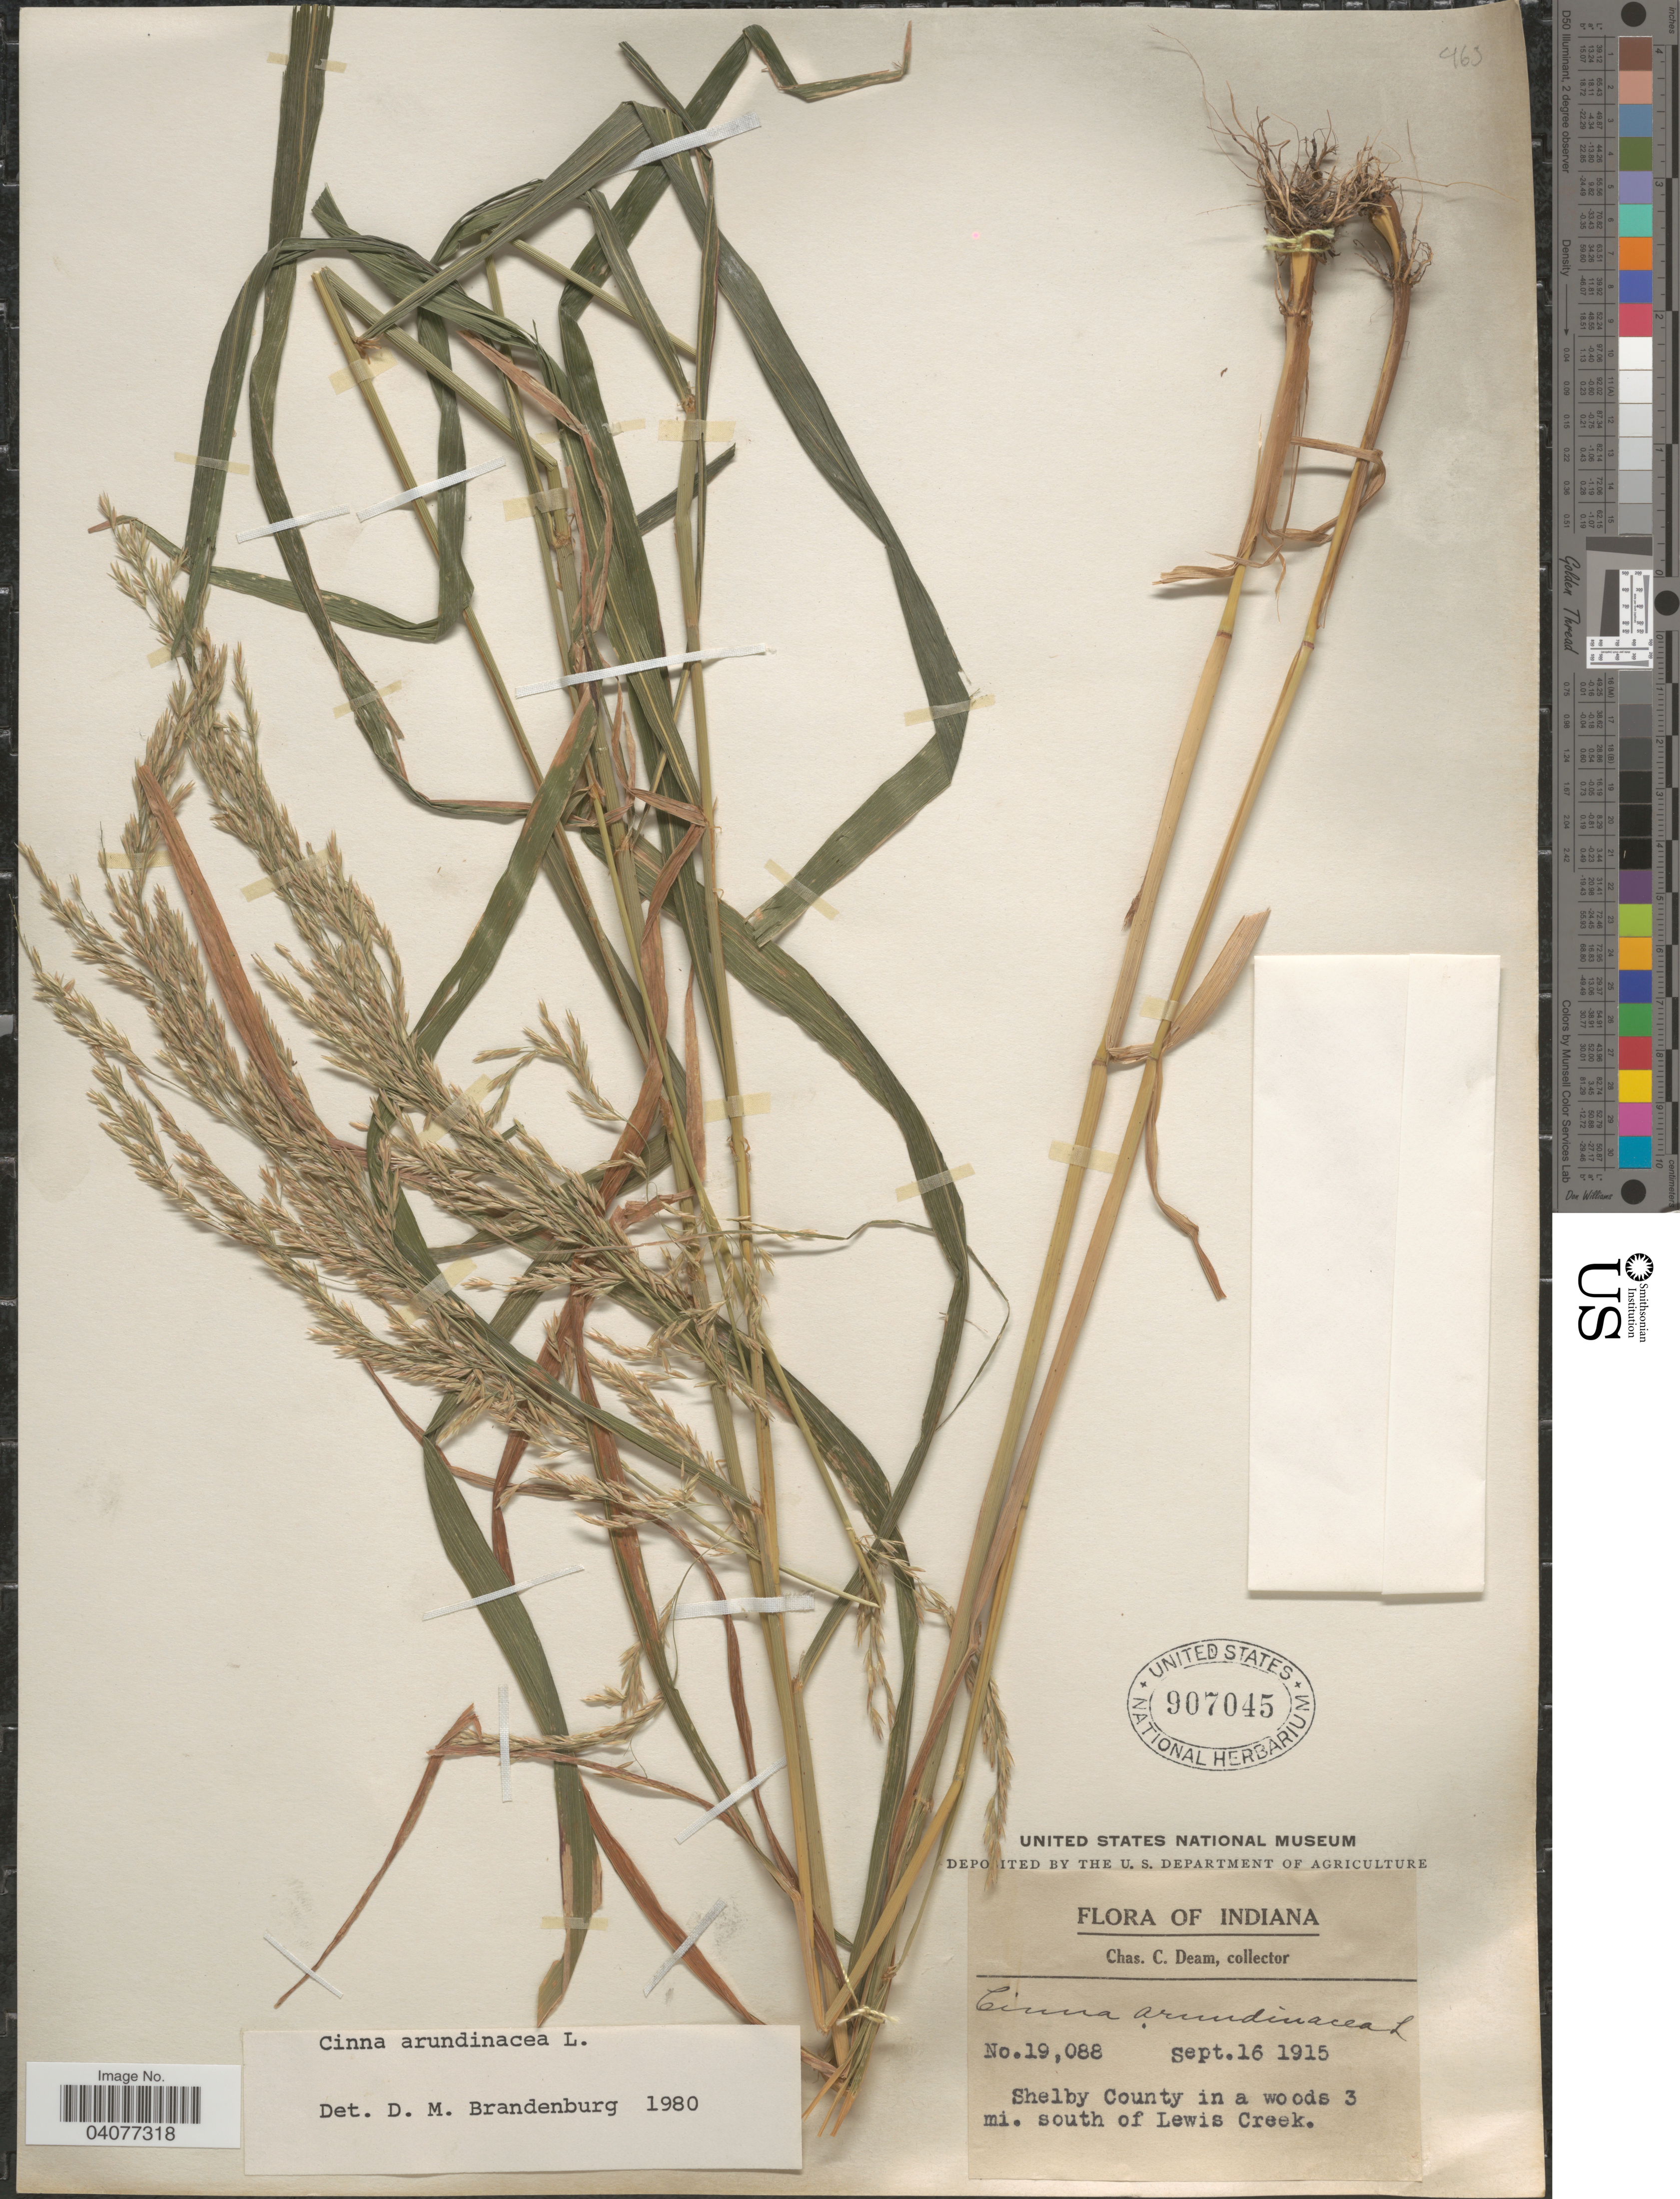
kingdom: Plantae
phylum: Tracheophyta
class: Liliopsida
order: Poales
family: Poaceae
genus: Cinna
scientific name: Cinna arundinacea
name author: L.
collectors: C. C. Deam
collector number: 19088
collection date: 1915-09-16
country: United States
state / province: Indiana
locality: Shelby County in a woods 3 mi. south of Lewis Creek.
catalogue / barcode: US 907045